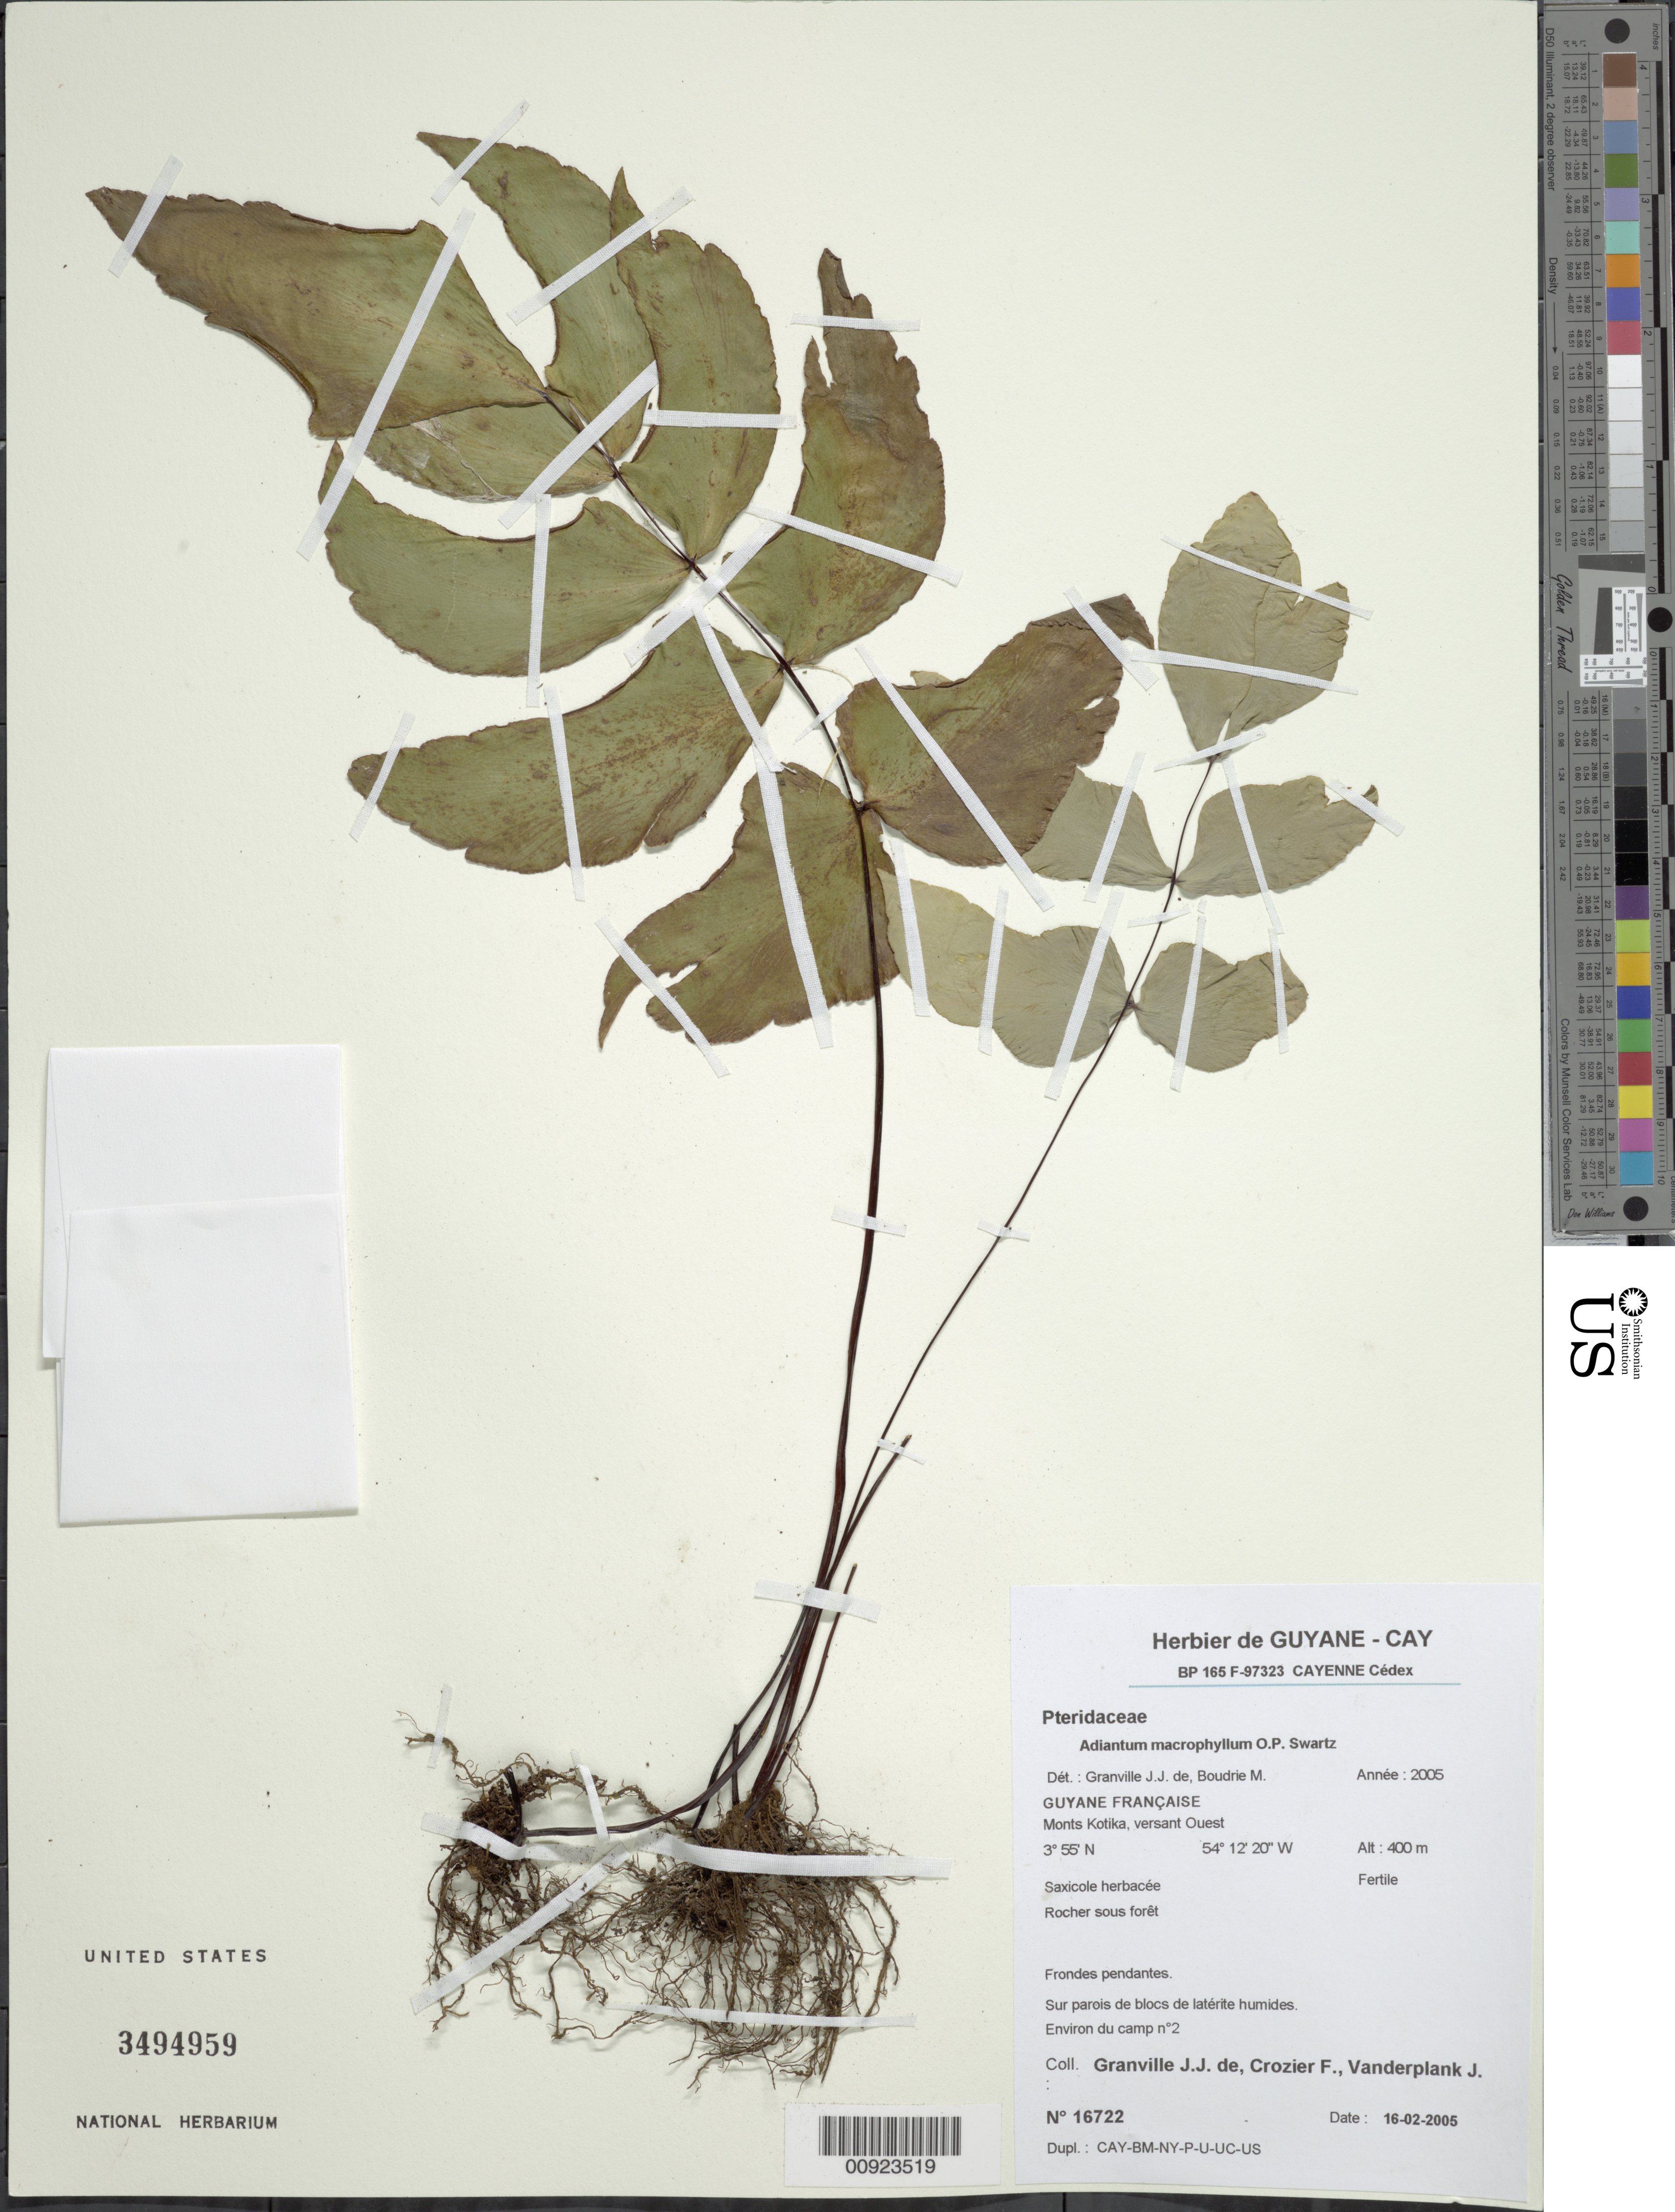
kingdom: Plantae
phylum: Tracheophyta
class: Polypodiopsida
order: Polypodiales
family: Pteridaceae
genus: Adiantum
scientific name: Adiantum macrophyllum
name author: Sw.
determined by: Granville, J. J.; Boudrie, M.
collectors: J.-J. de Granville, F. Crozier & J. Vanderplank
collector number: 16722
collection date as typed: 16-Feb-05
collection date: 2005-02-16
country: French Guiana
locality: Monts Kotika, versant Ouest, environ du camp no. 2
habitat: Rocher sous foret. Sur parois de blocs de laterite humides.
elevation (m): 400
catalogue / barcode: US 3494959